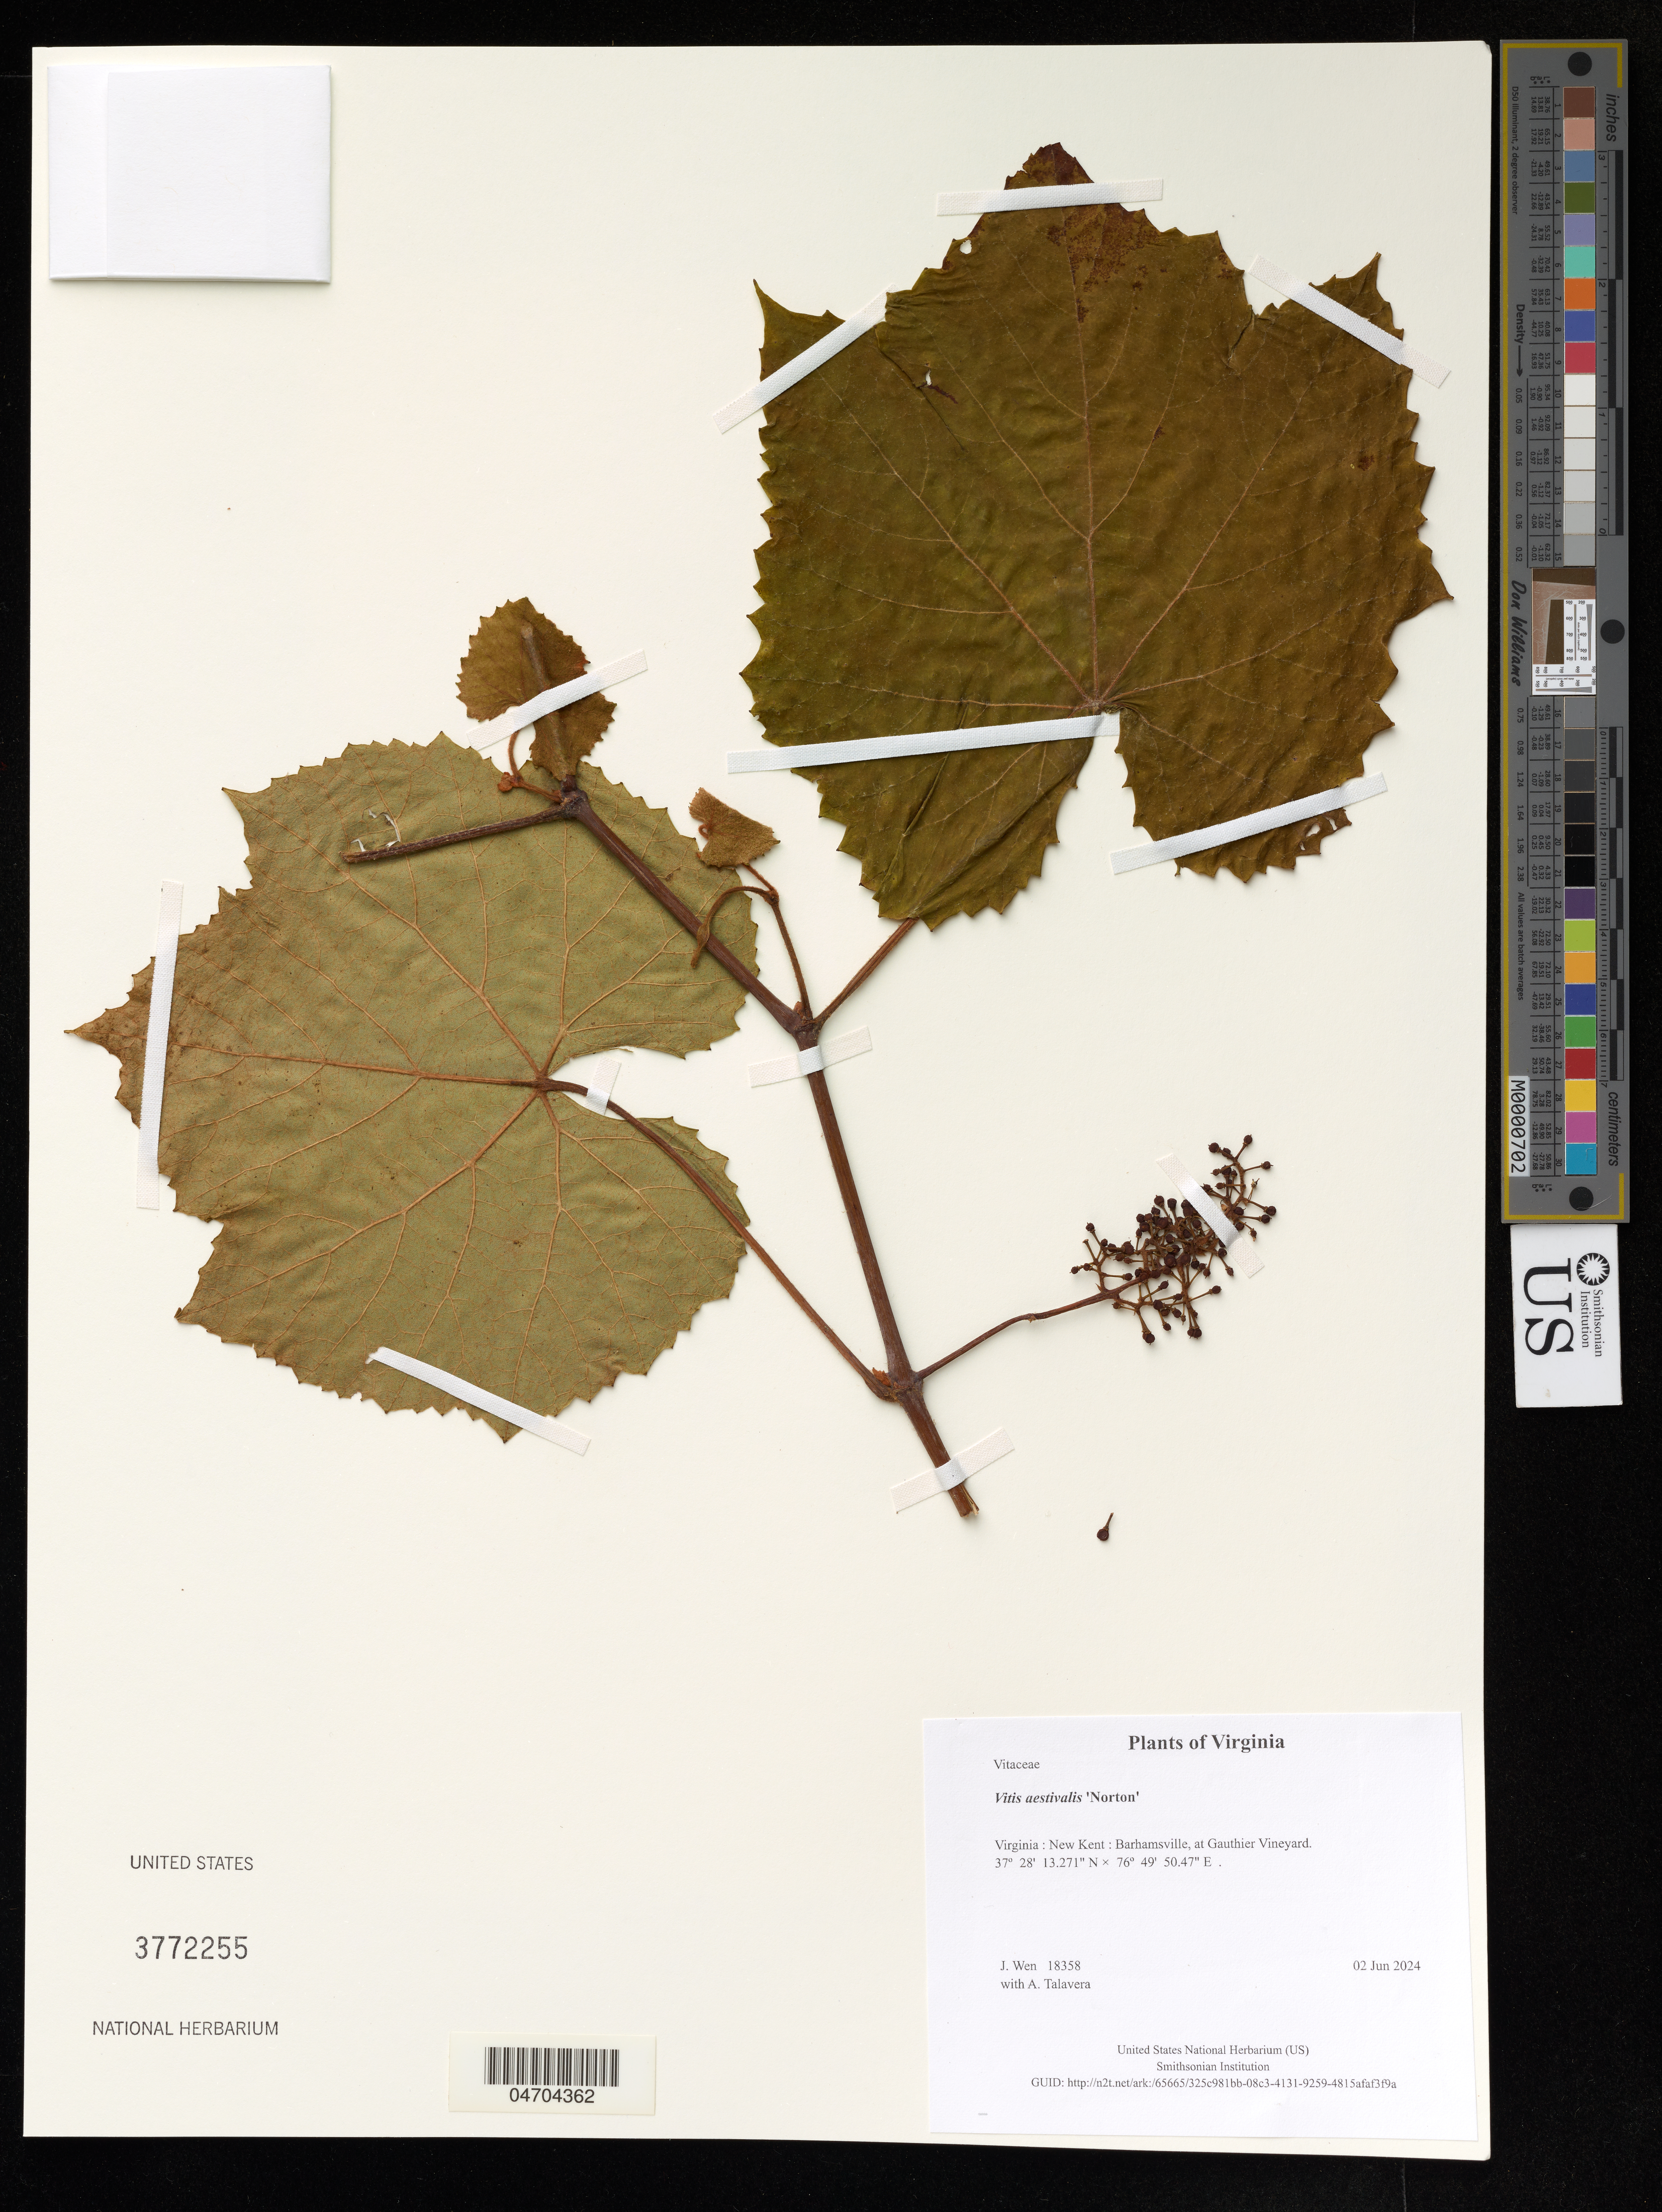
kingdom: Plantae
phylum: Tracheophyta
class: Magnoliopsida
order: Vitales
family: Vitaceae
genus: Vitis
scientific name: Vitis aestivalis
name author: Michx.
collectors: J. Wen & A. Talavera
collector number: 18358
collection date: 2024-06-02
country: United States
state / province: Virginia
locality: New Kent: Barhamsville, at Gauthier Vineyard.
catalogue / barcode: US 3772255